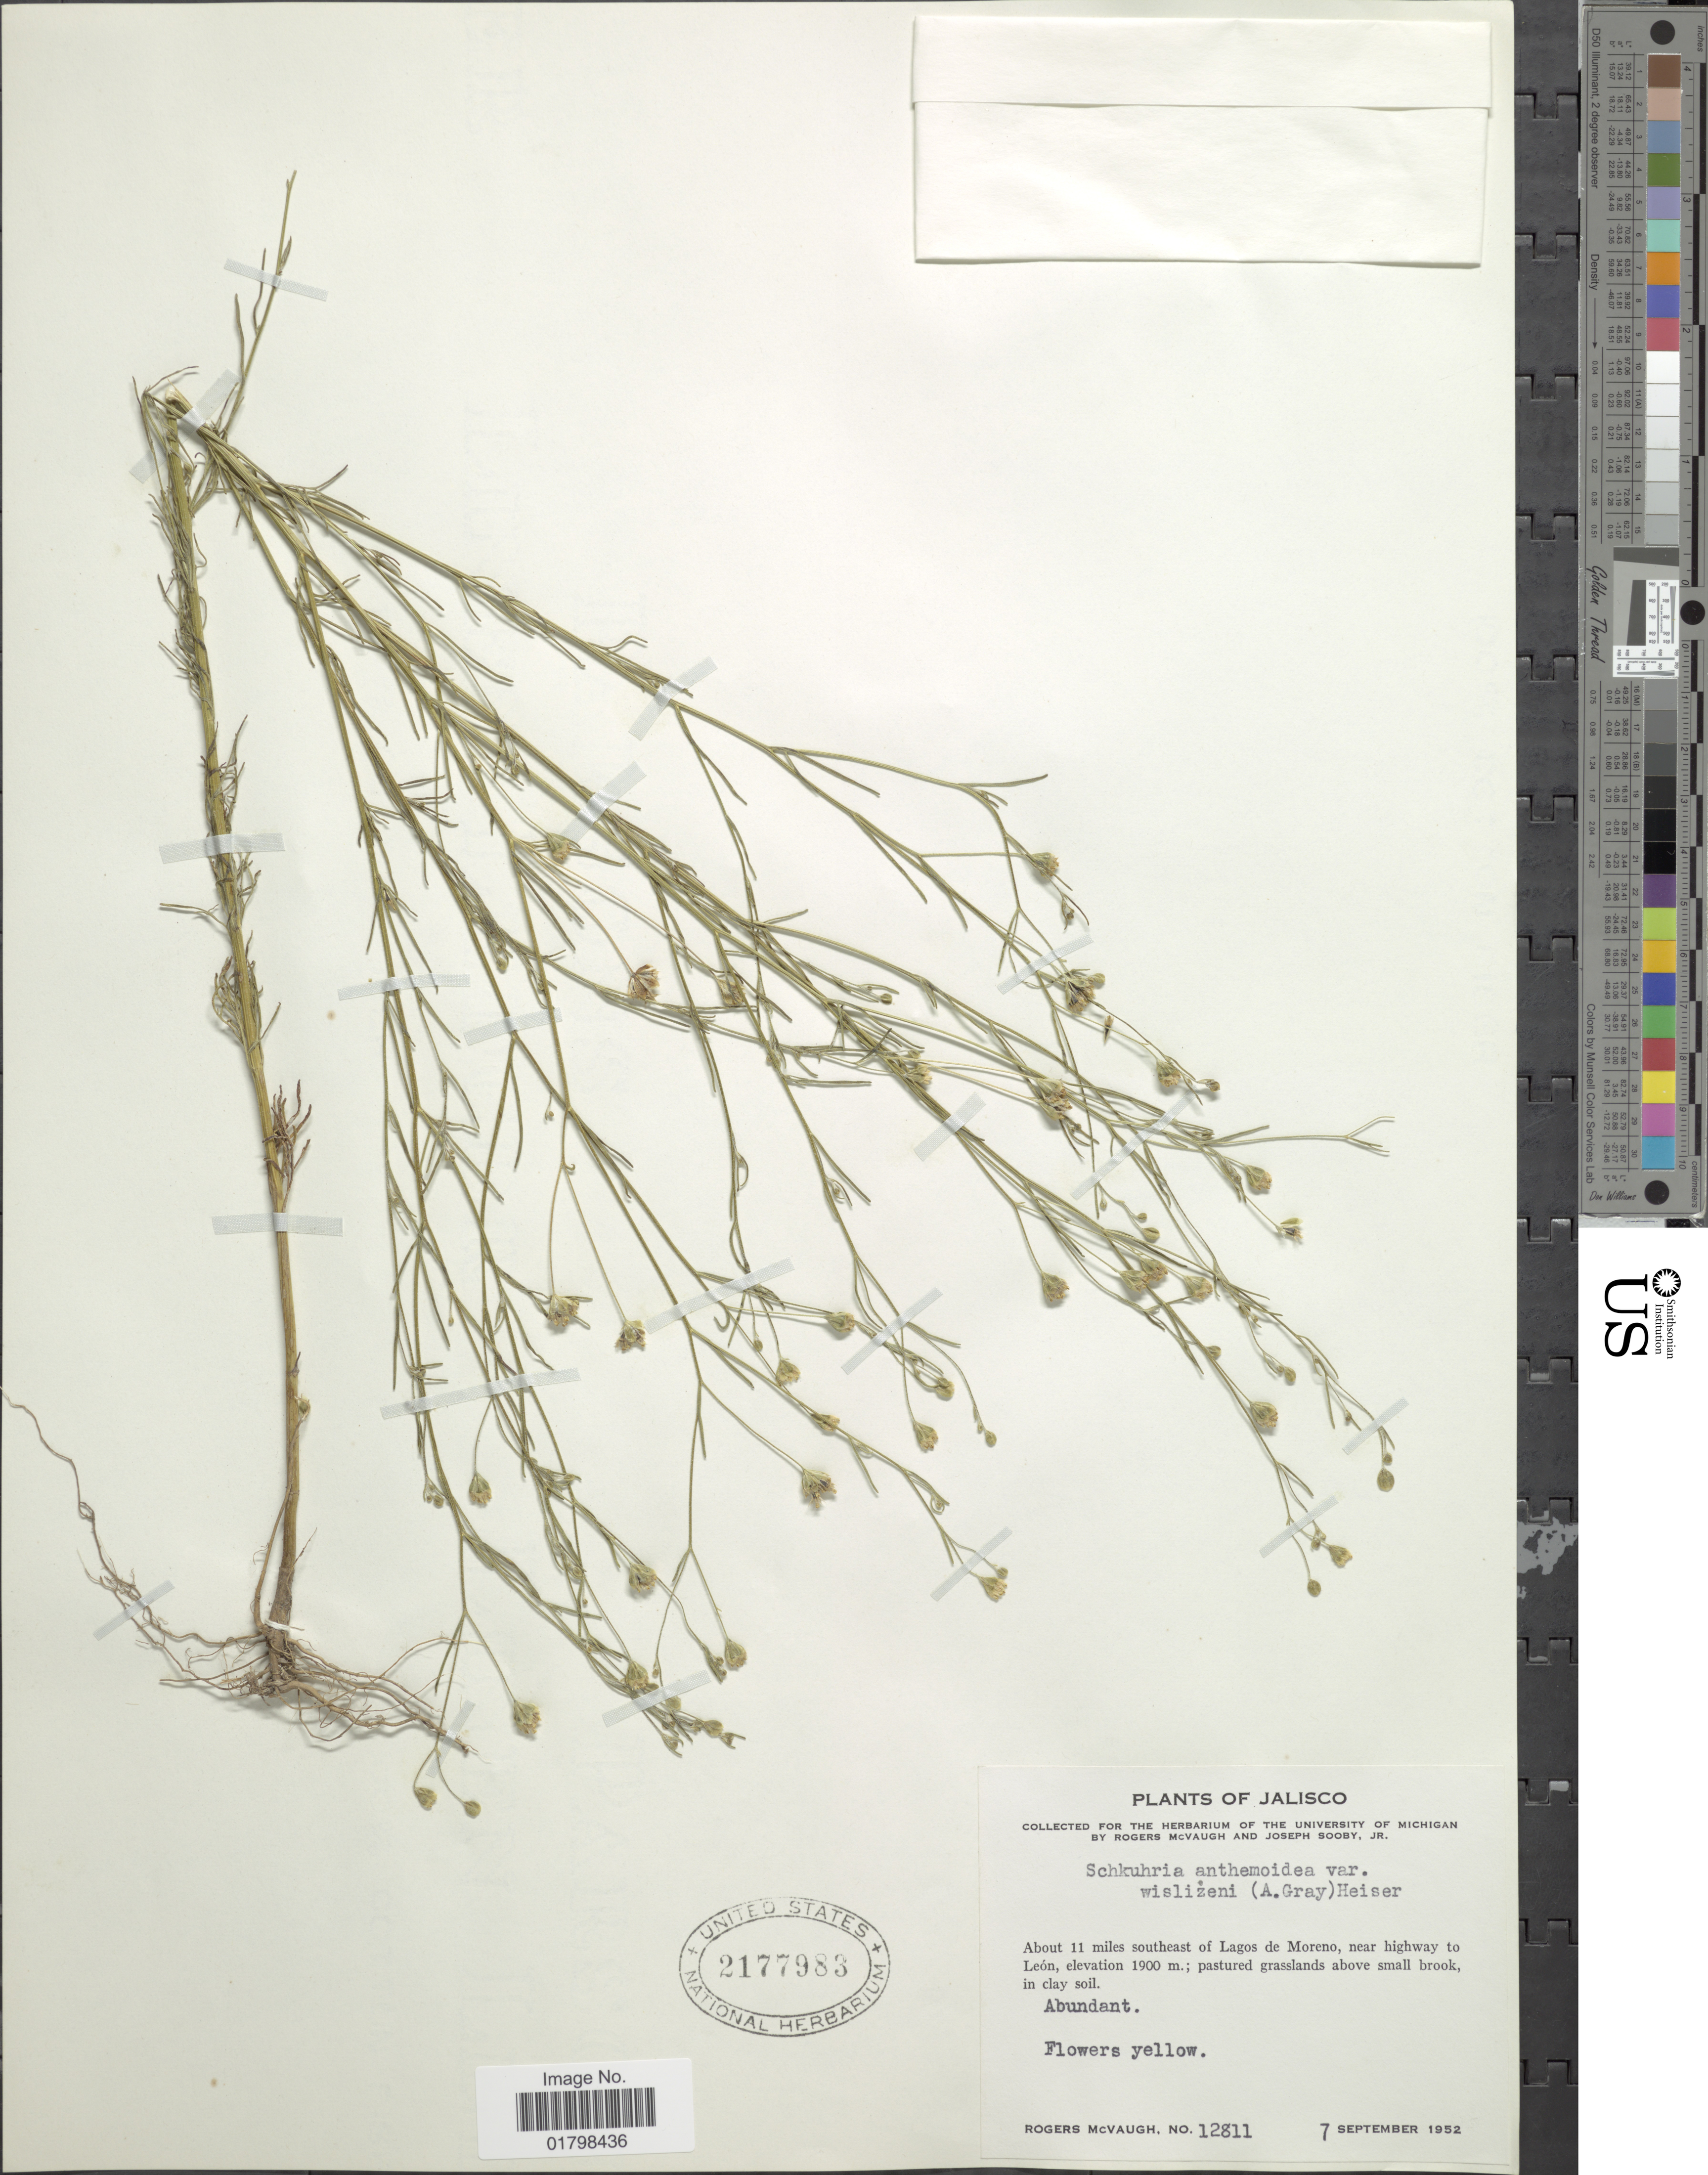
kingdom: Plantae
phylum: Tracheophyta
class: Magnoliopsida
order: Asterales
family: Asteraceae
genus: Schkuhria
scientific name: Schkuhria wislizeni var. wislizeni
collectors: R. McVaugh & J. Sooby Jr.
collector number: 12811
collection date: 1952-09-07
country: Mexico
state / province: Jalisco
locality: About 11 miles southeast of Lagos de Moreno, near highway to Leon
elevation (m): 1900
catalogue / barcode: US 2177983